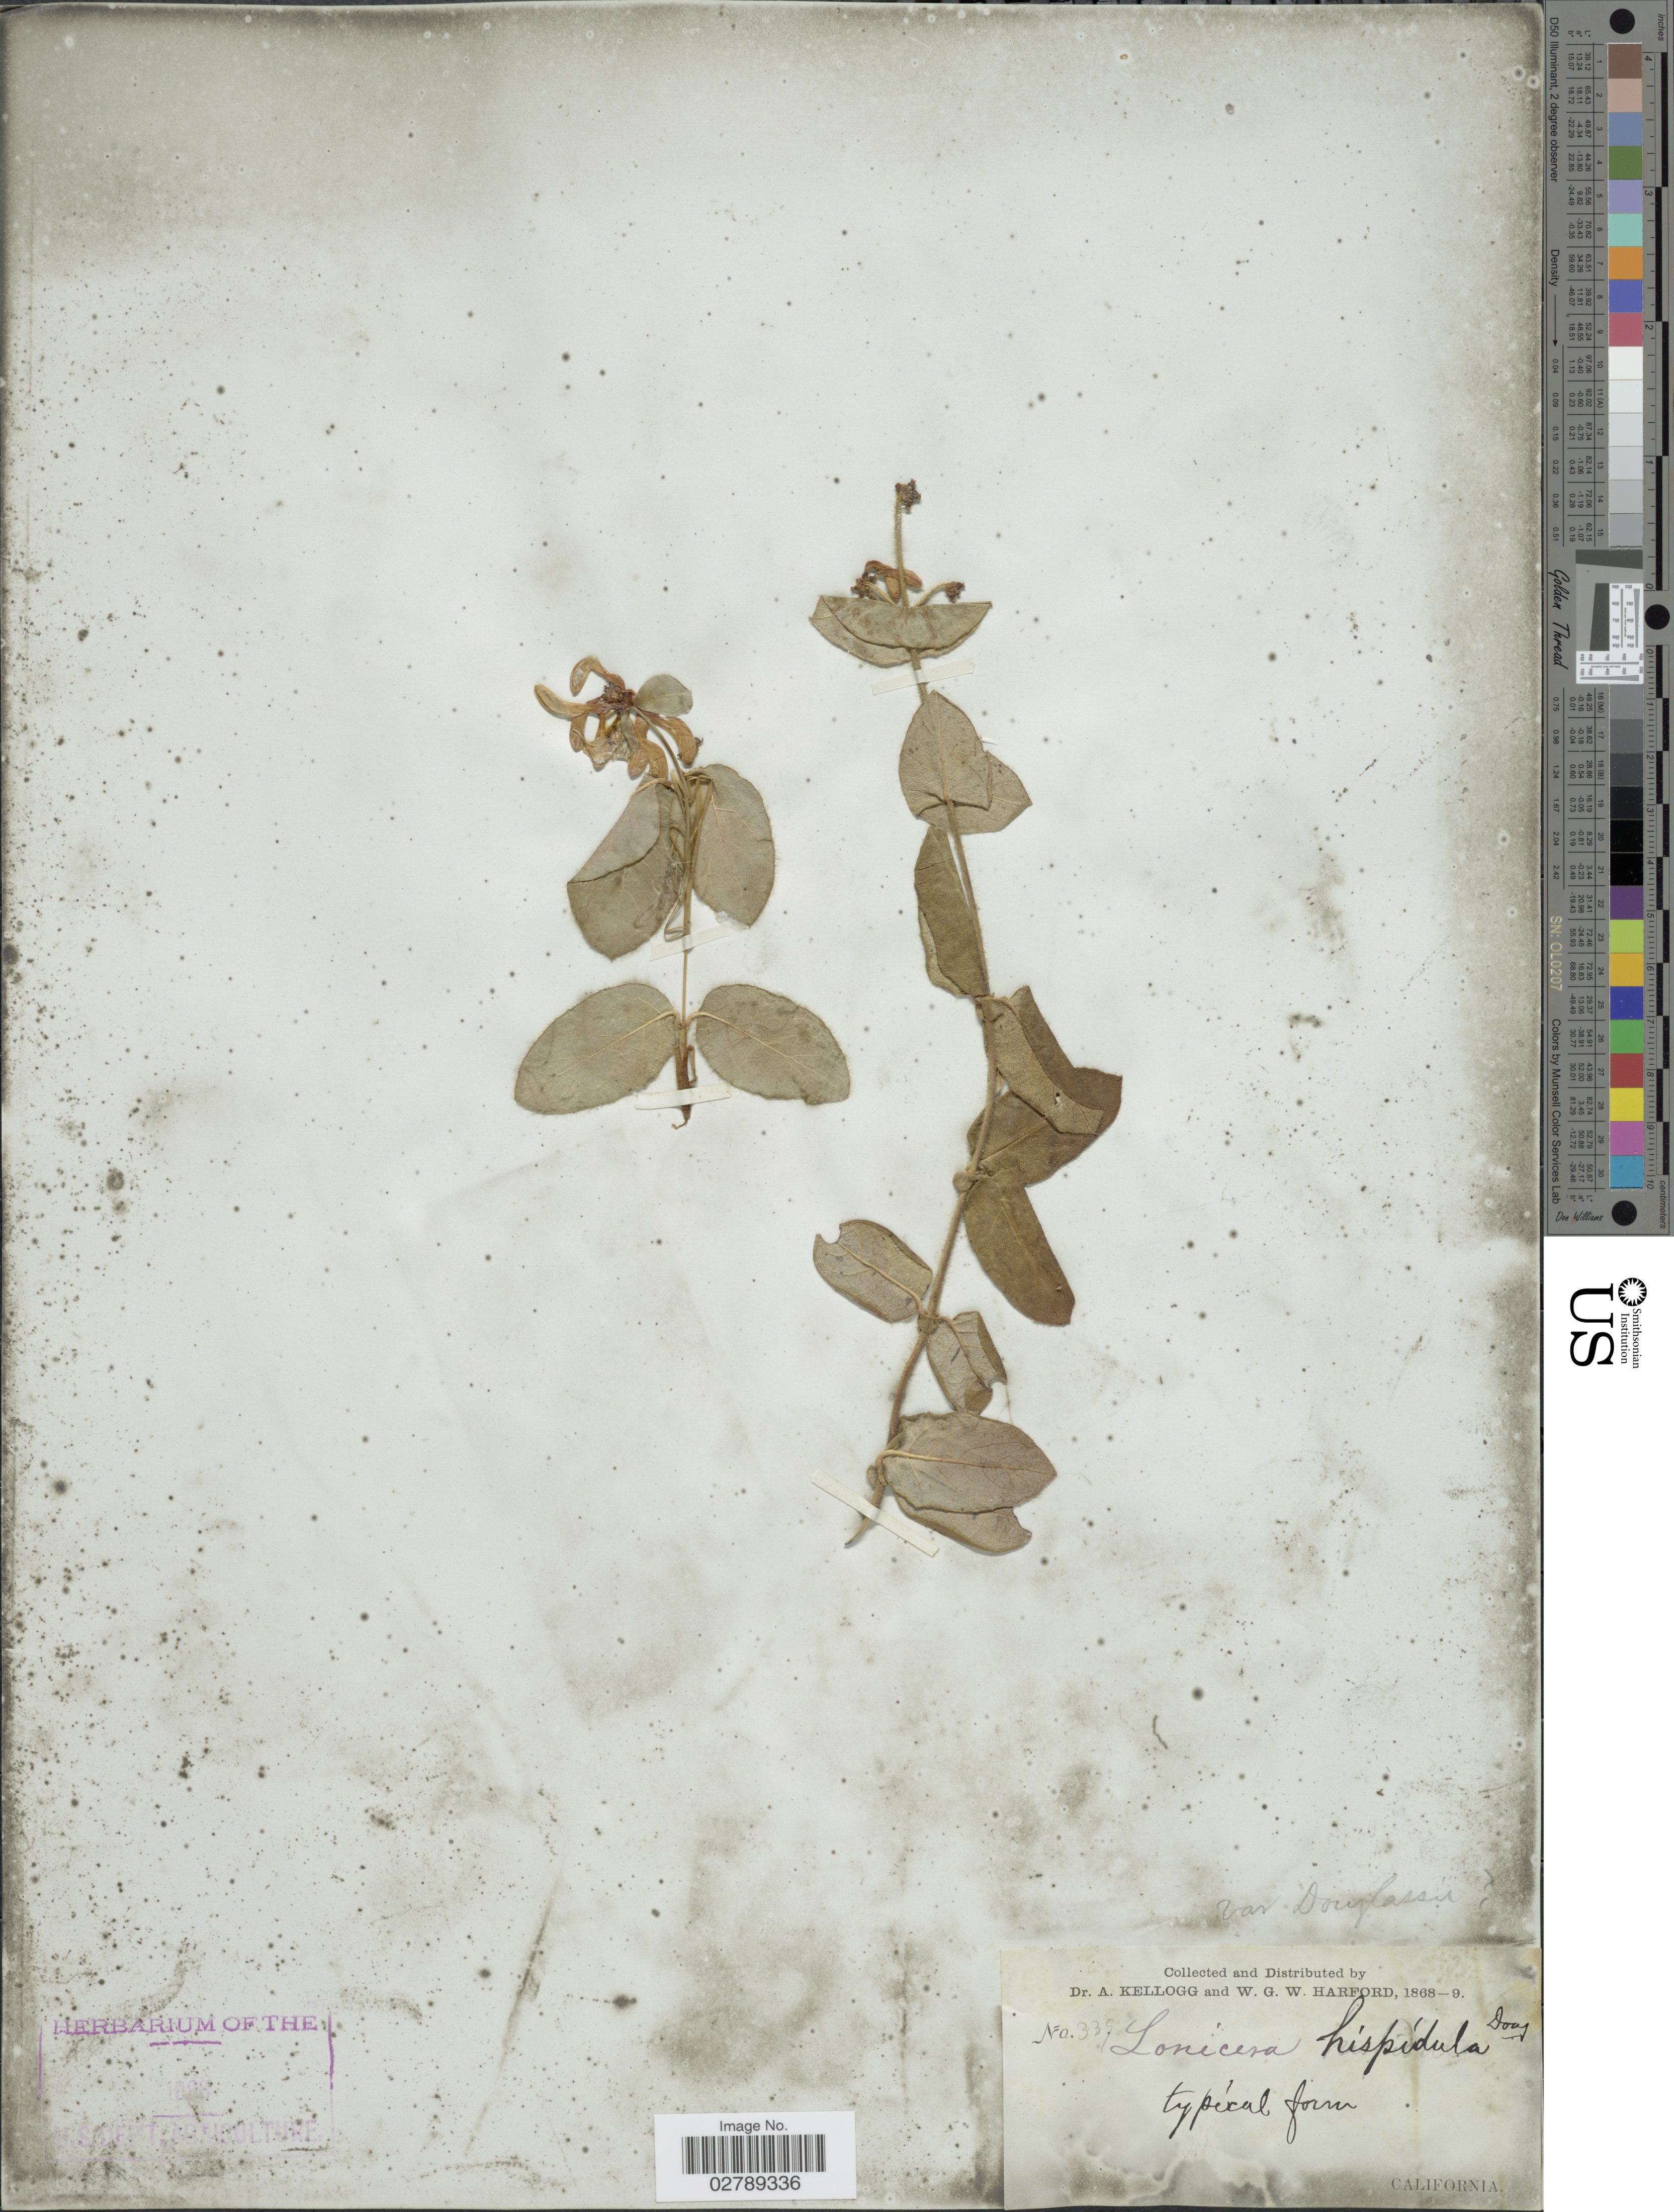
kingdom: Plantae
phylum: Tracheophyta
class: Magnoliopsida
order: Dipsacales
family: Caprifoliaceae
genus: Lonicera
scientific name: Lonicera hispidula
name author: Douglas ex Lindl.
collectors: A. Kellogg & W. G. W. Harford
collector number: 339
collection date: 1868/1869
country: United States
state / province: California